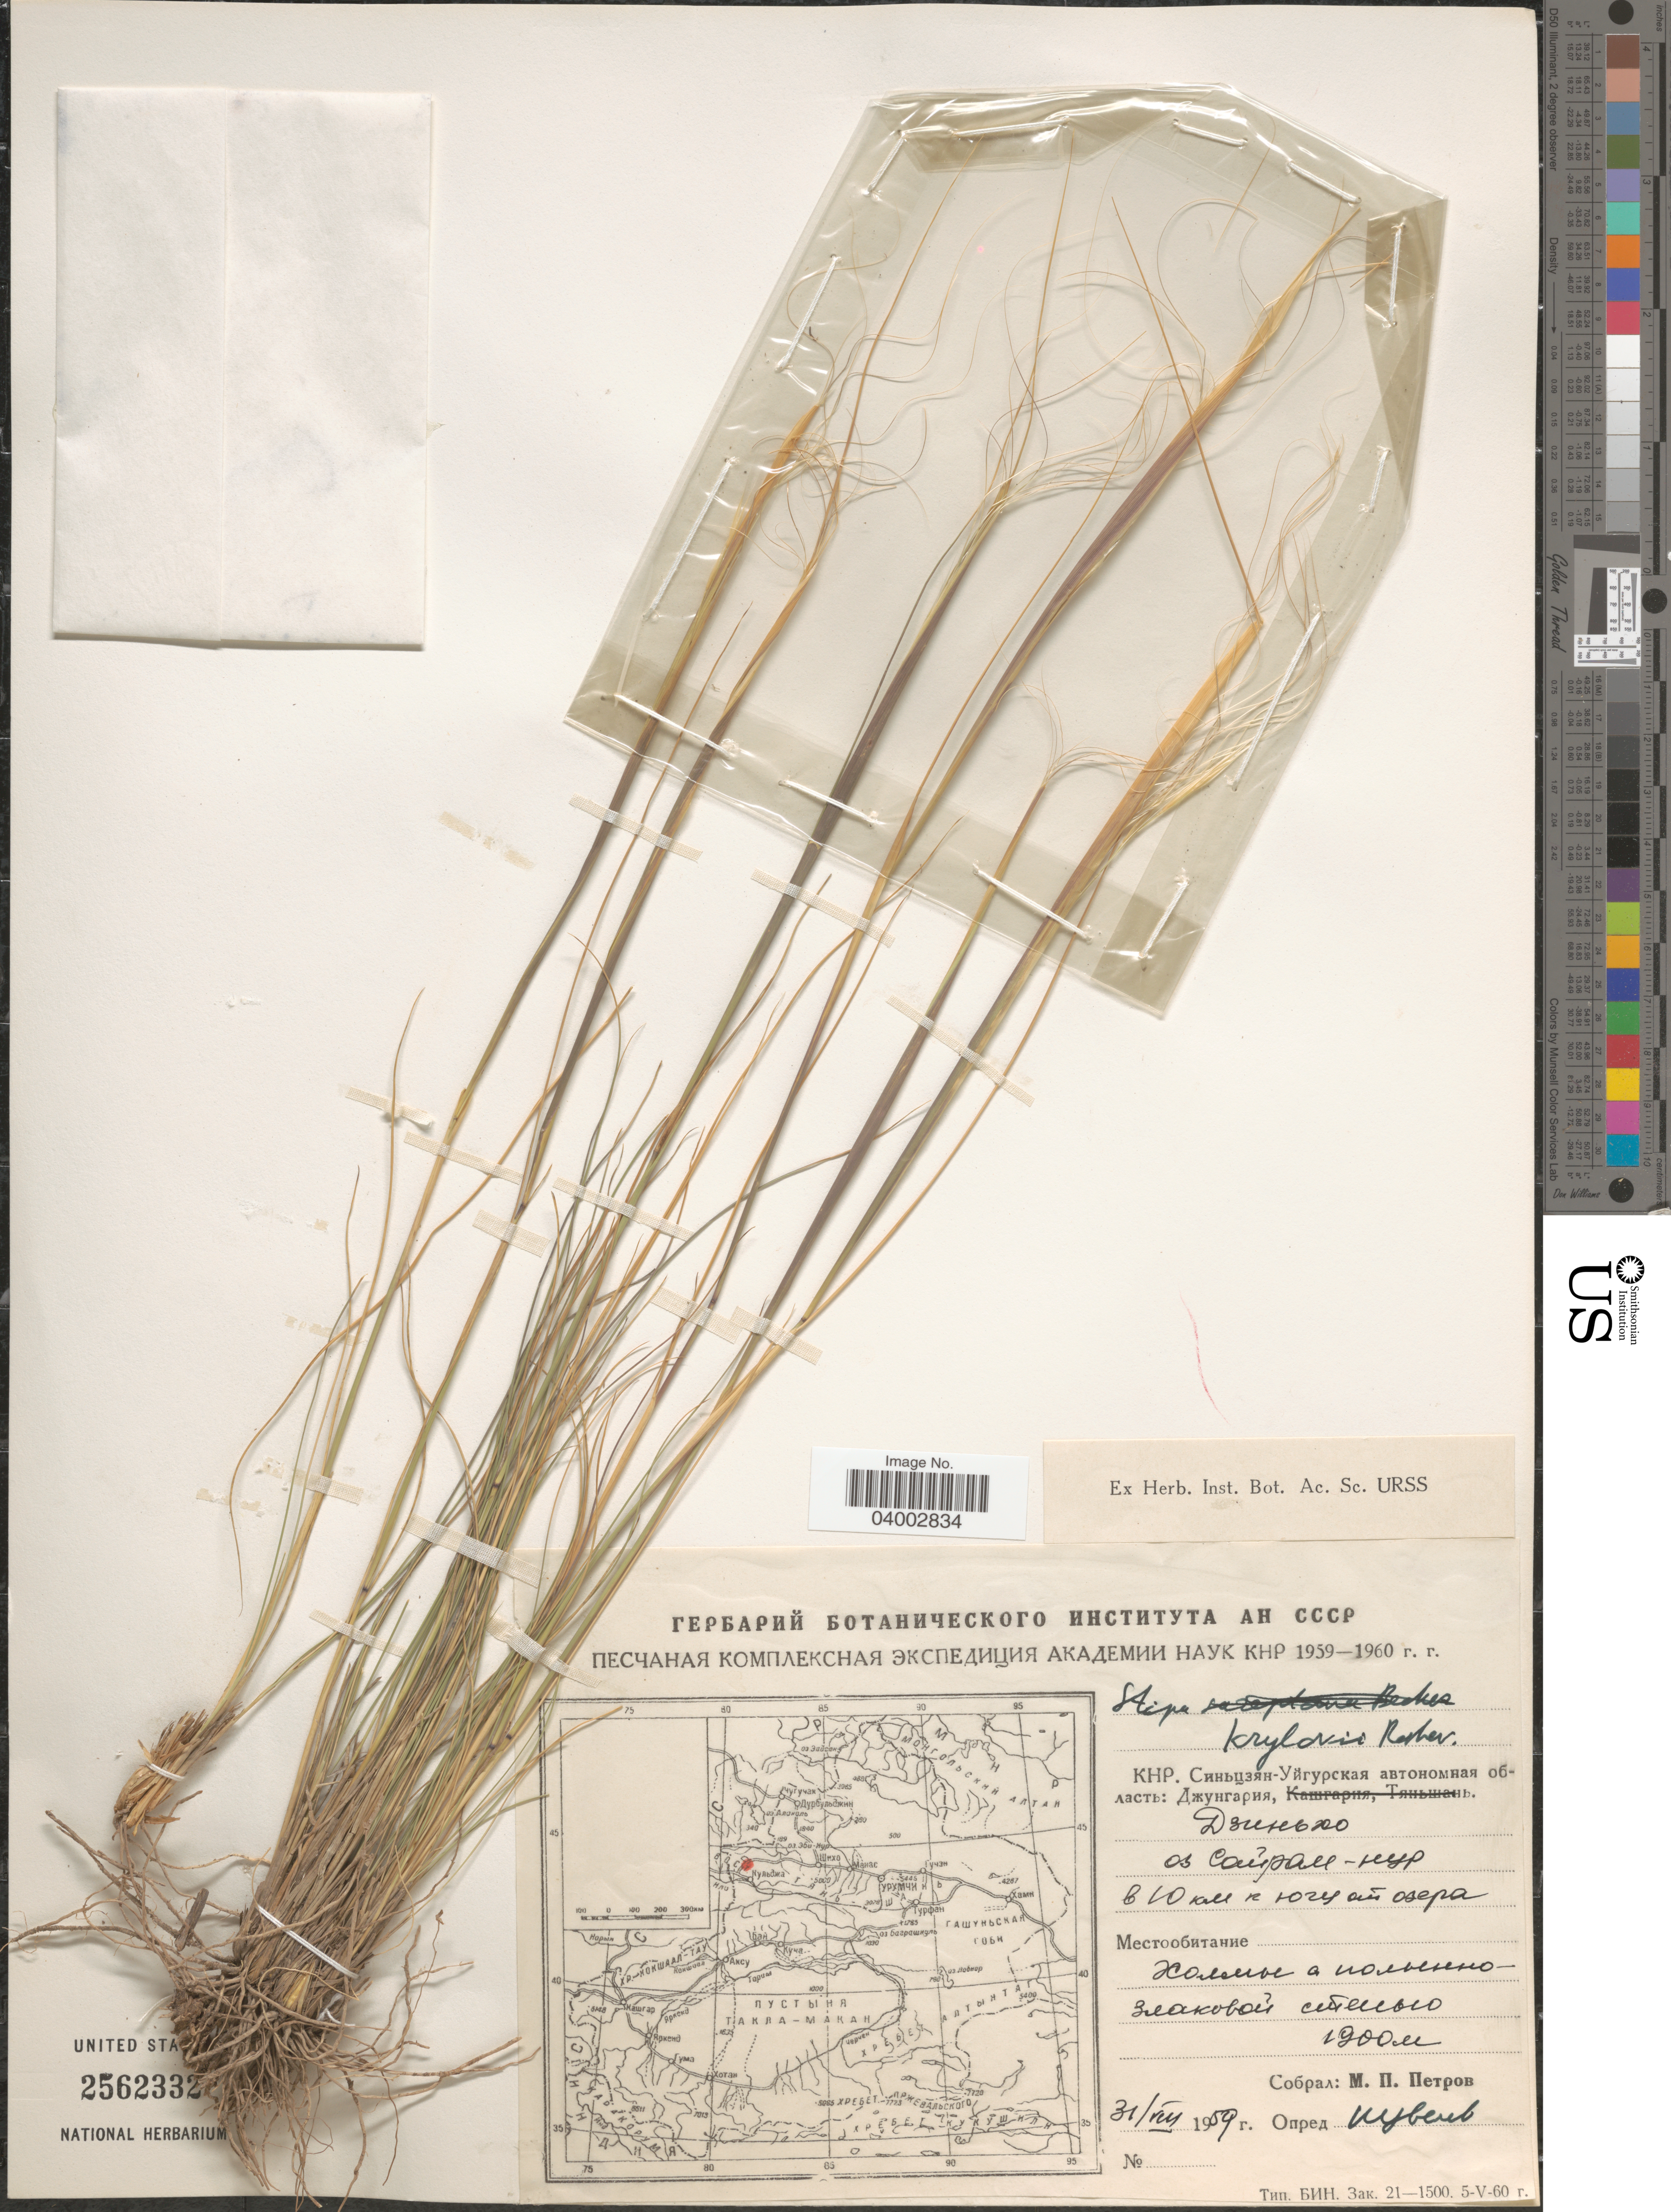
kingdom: Plantae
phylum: Tracheophyta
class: Liliopsida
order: Poales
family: Poaceae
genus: Stipa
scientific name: Stipa krylovii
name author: Roshev.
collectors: M. Petrov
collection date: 1959-08-31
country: China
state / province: Xinjiang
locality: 10 km south of lake Sayram Hu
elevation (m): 1900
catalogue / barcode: US 2562332